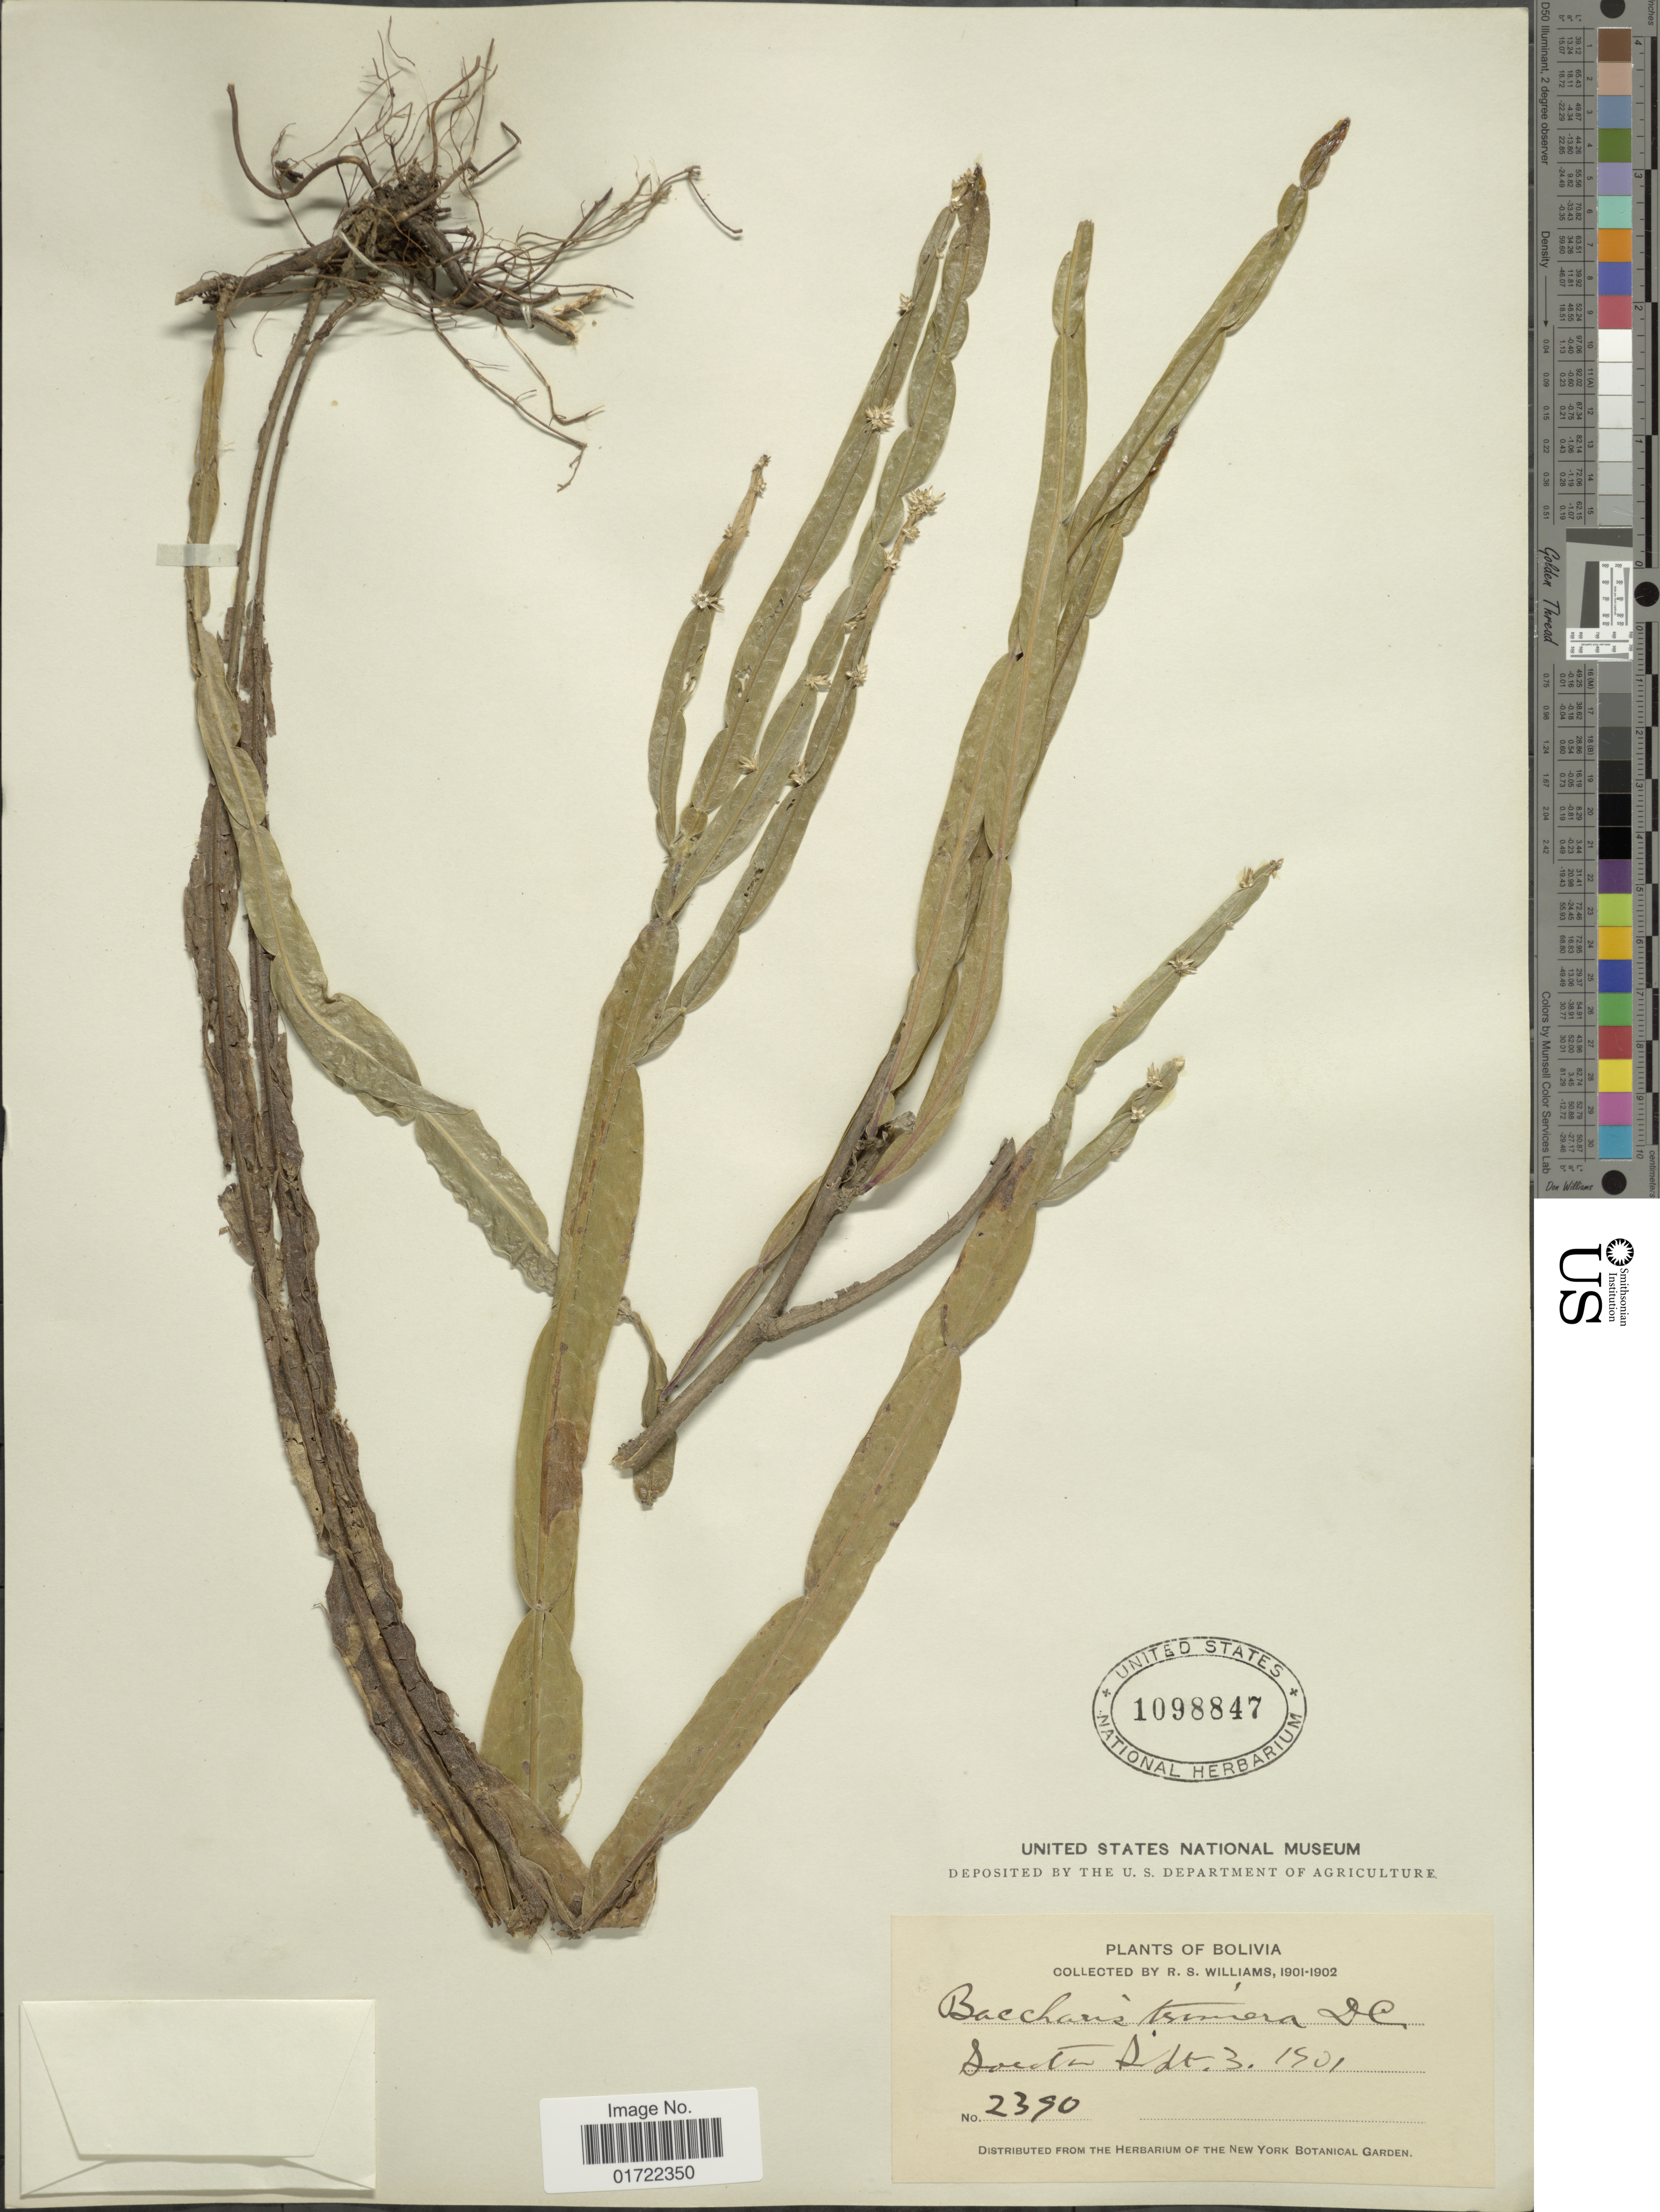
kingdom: Plantae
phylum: Tracheophyta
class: Magnoliopsida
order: Asterales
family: Asteraceae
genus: Baccharis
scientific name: Baccharis genistelloides var. trimera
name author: (Less.) Baker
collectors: R. S. Williams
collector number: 2390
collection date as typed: Sept. 3, 1901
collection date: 1901-09-03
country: Bolivia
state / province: La Páz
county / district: Larecaja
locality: Sorata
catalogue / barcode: US 1098847